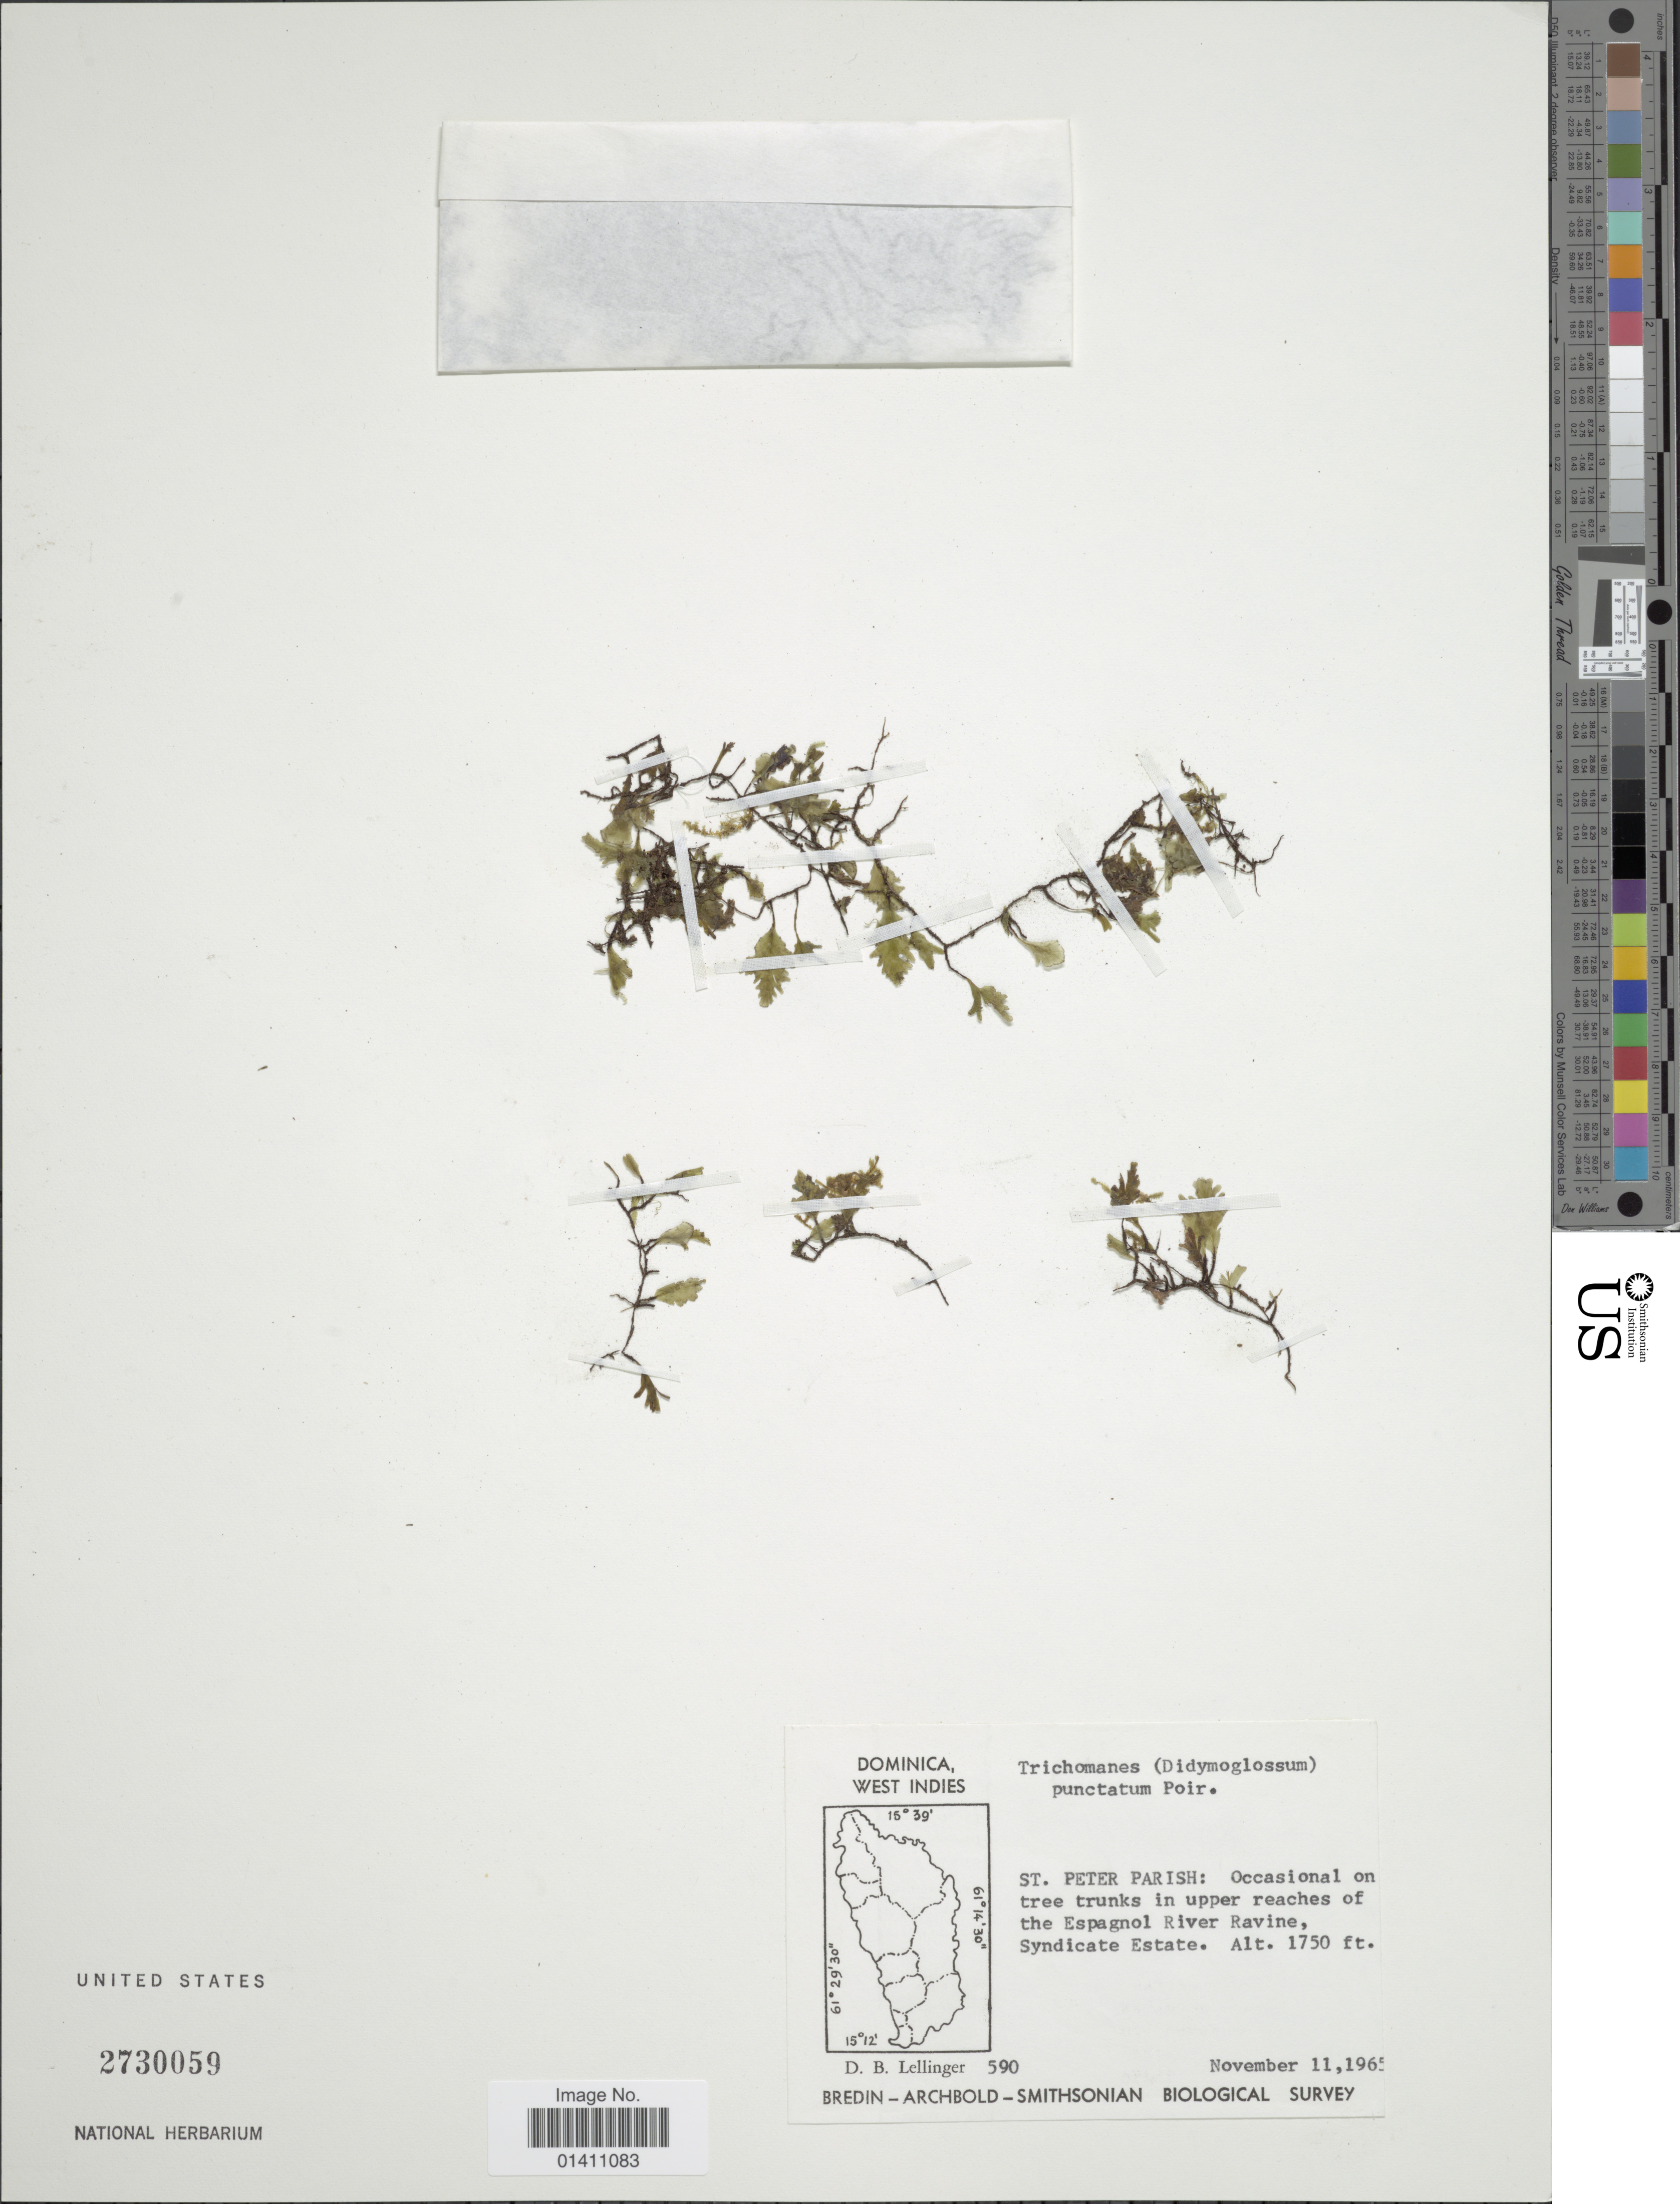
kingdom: Plantae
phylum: Tracheophyta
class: Polypodiopsida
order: Hymenophyllales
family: Hymenophyllaceae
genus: Didymoglossum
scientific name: Didymoglossum punctatum subsp. punctatum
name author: (Poir.) Desv.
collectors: D. B. Lellinger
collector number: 590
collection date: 1965-11-11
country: Dominica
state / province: St. Peter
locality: West Indies. St. Peter Parish: Occasional on tree trunk in upper reaches of the Espagnol River Ravine, Syndicate Estate.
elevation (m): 533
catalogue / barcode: US 2730059